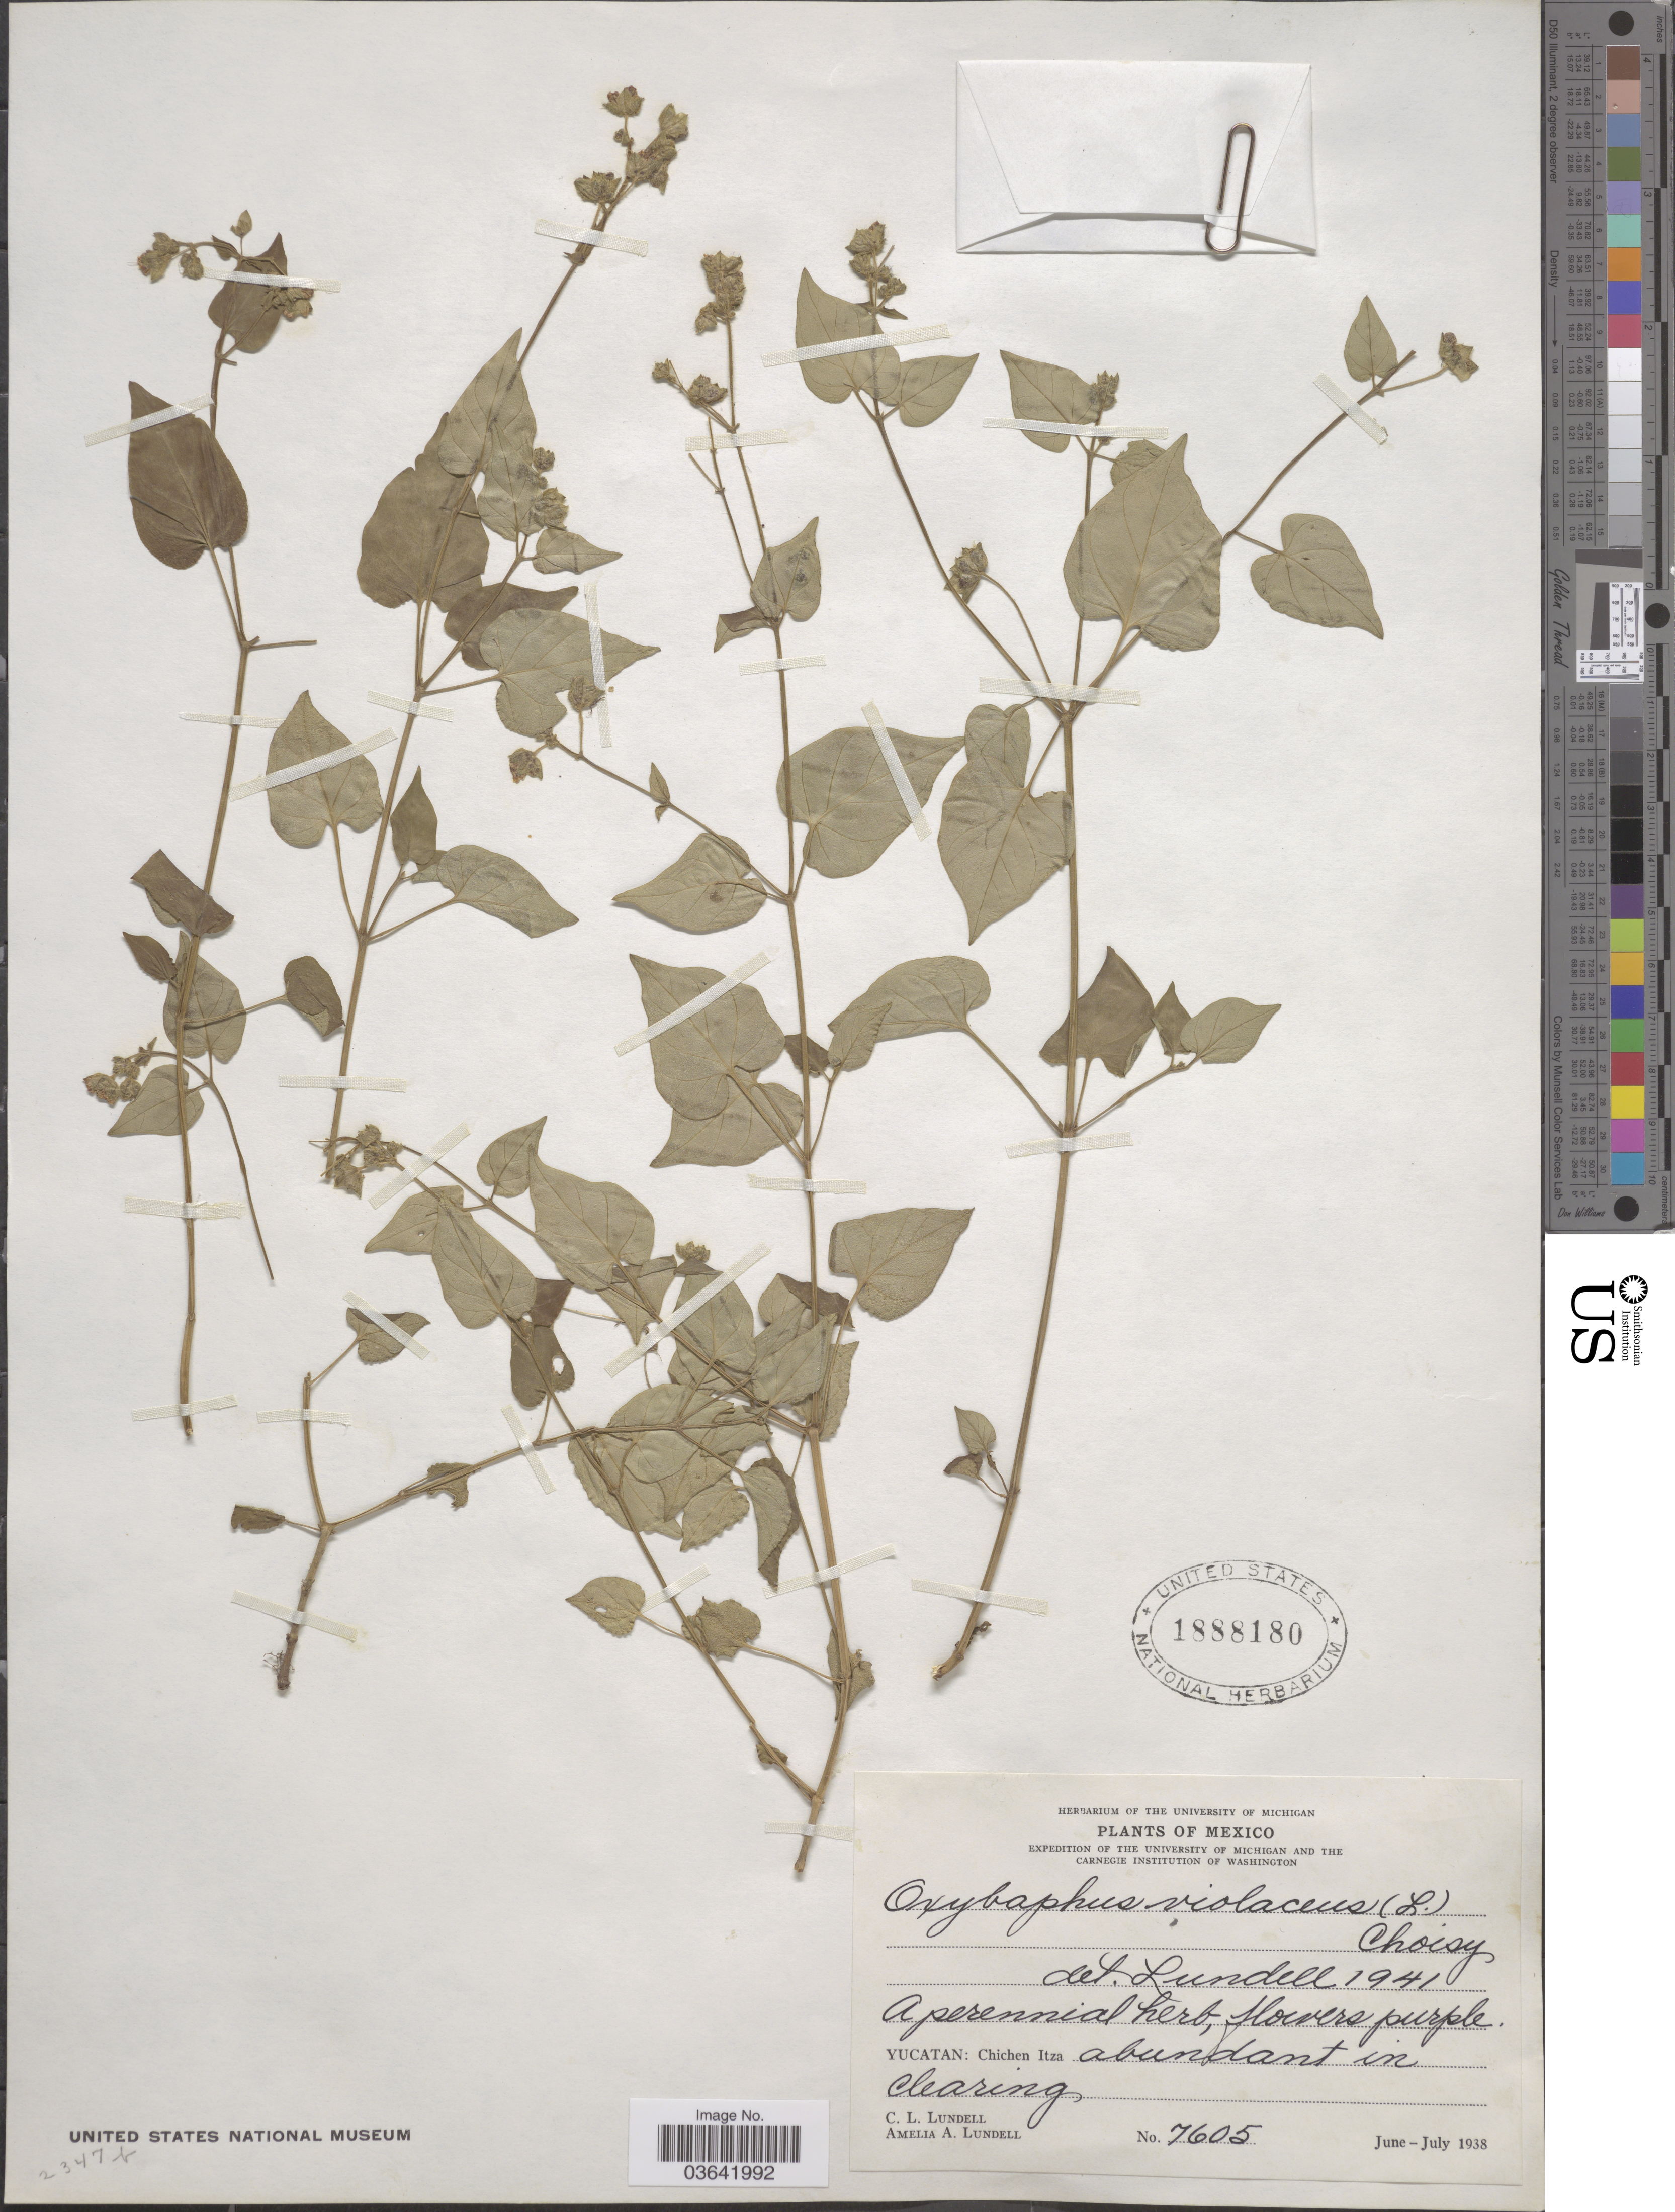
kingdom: Plantae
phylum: Tracheophyta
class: Magnoliopsida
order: Caryophyllales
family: Nyctaginaceae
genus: Mirabilis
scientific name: Mirabilis violacea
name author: (L.) Heimerl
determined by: Strong, Mark T., (BOT), Smithsonian Institution - National Museum of Natural History (UNITED STATES)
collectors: C. L. Lundell & A. A. Lundell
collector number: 7605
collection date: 1938-06/1938-07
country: Mexico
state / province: Yucatán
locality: Chichen Itza.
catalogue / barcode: US 1888180